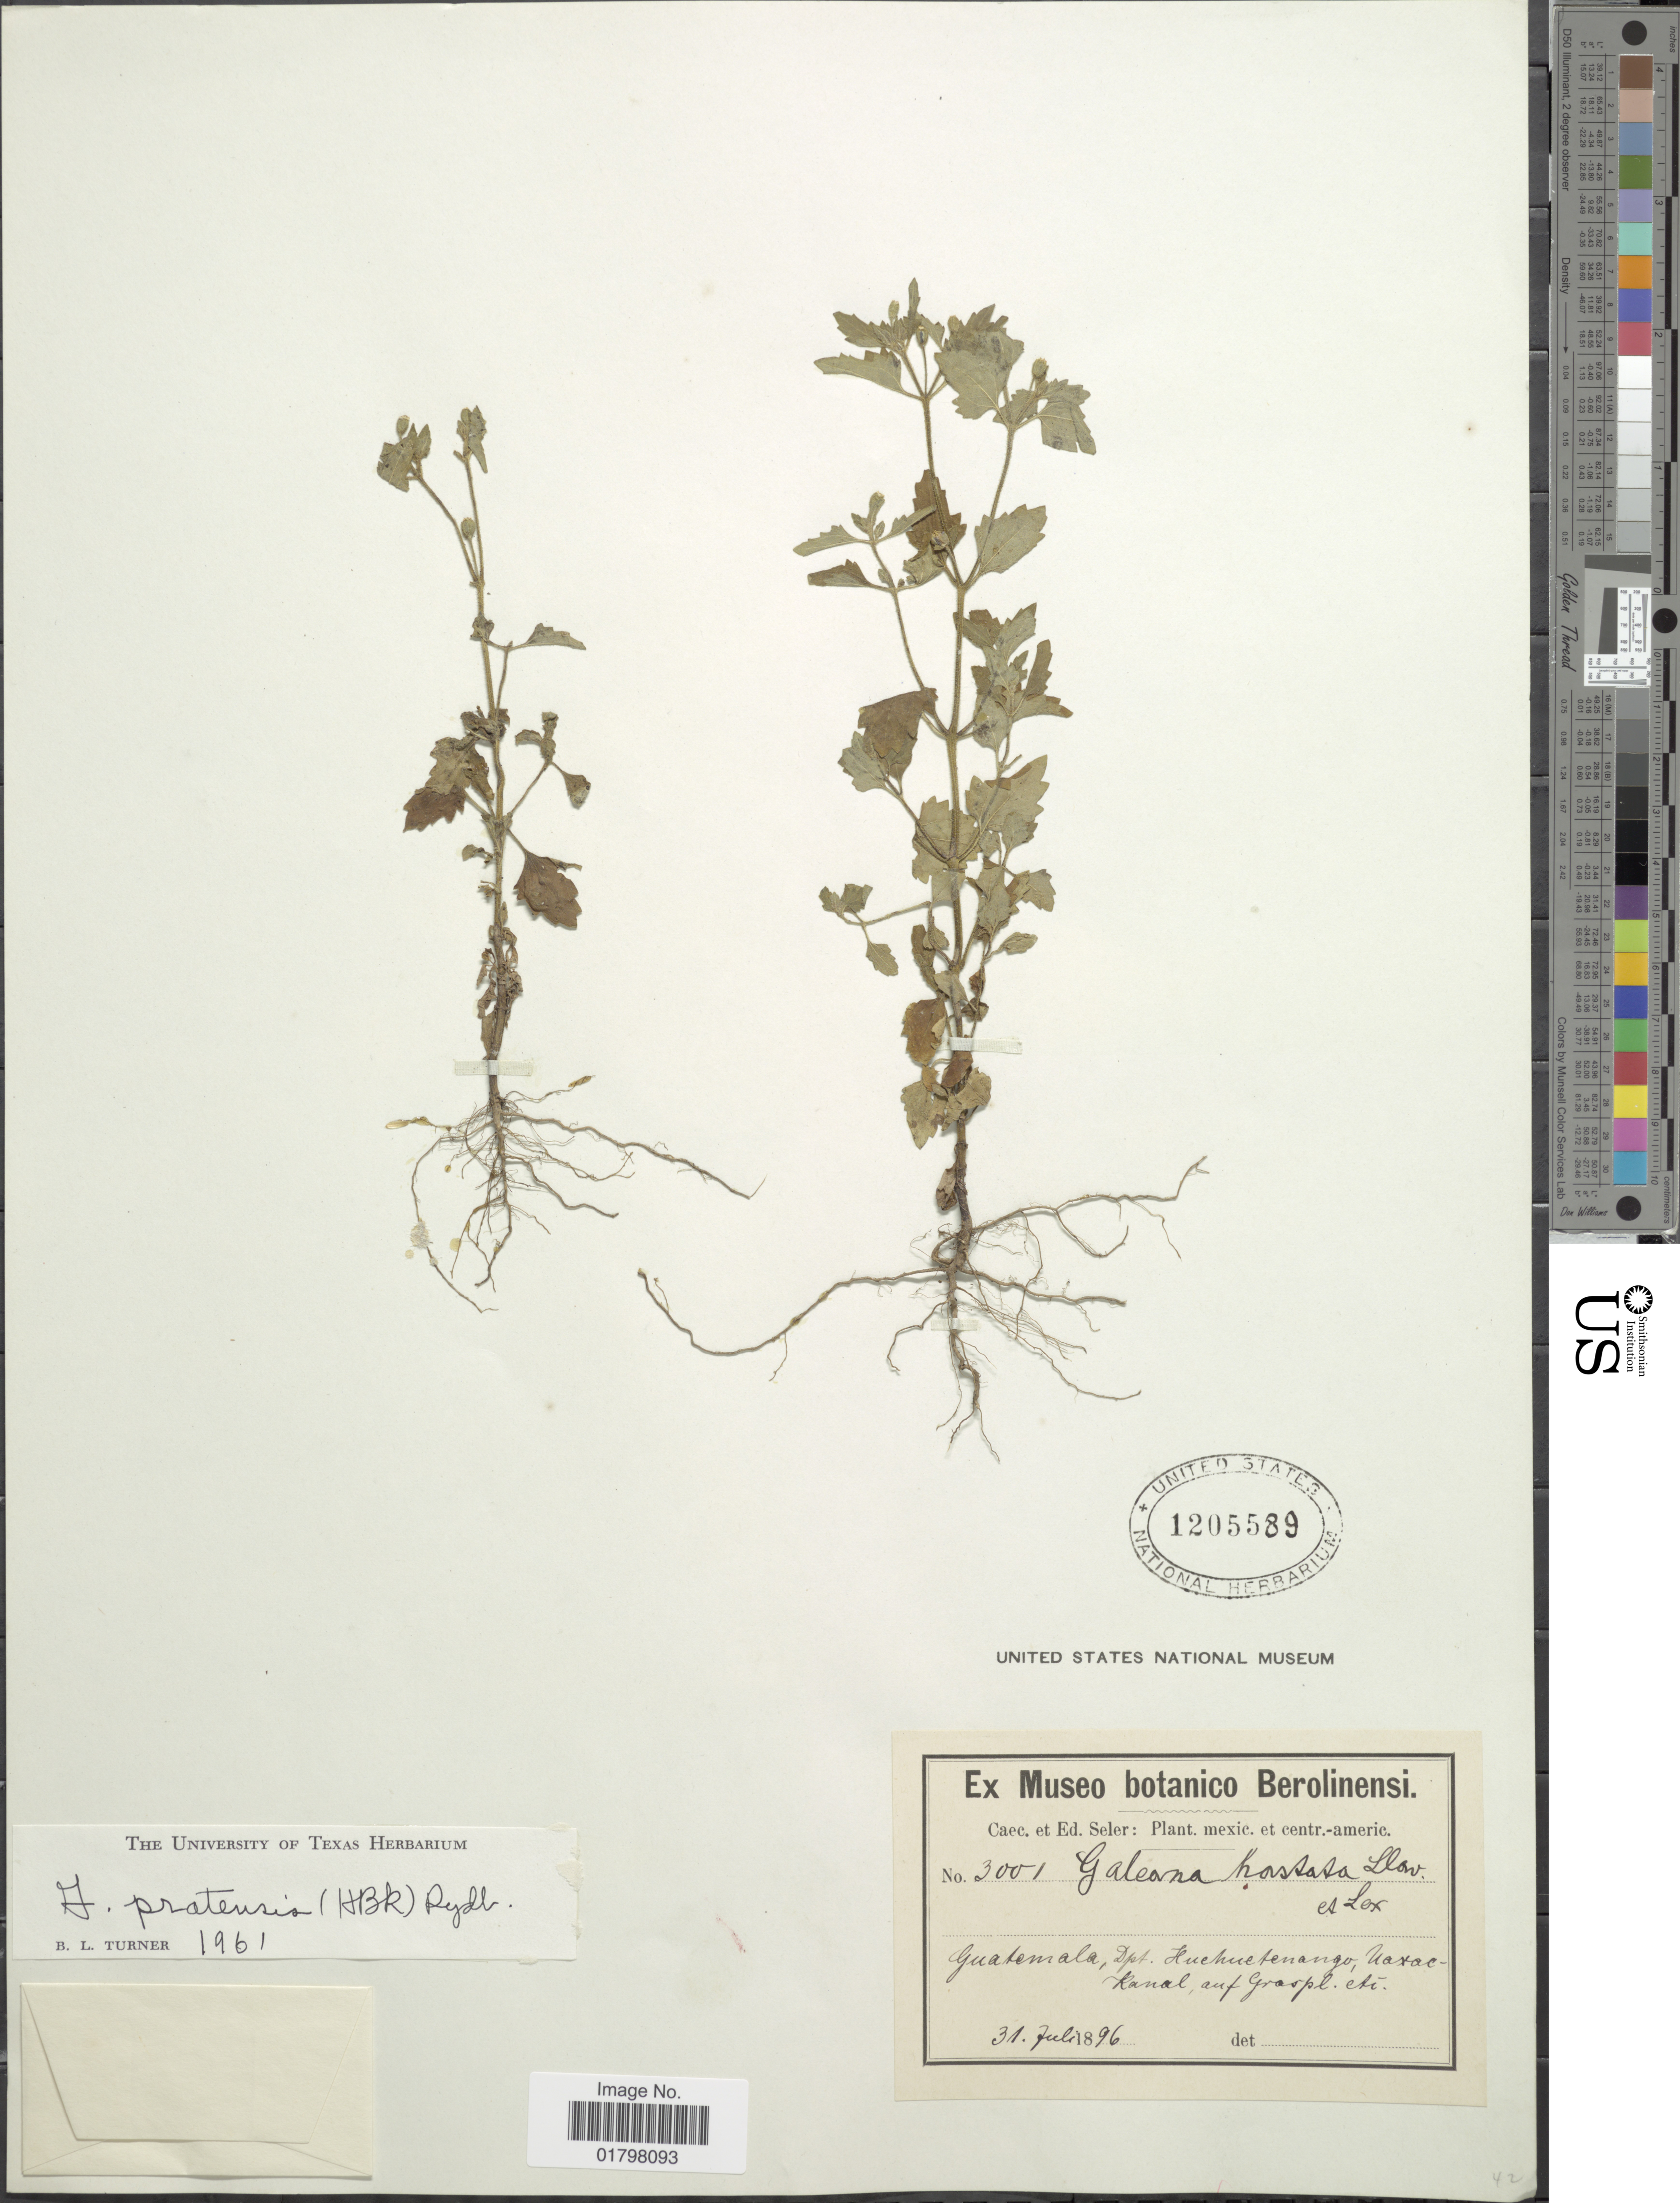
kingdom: Plantae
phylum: Tracheophyta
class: Magnoliopsida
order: Asterales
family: Asteraceae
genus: Galeana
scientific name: Galeana pratensis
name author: (Kunth) Rydb.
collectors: E. Seler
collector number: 3001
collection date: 1896-07-31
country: Guatemala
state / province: Huehuetenango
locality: Guatemala, Dpt. Huehuetenango, Naxac-Kanal, auf Graspl. etc.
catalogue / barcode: US 1205589